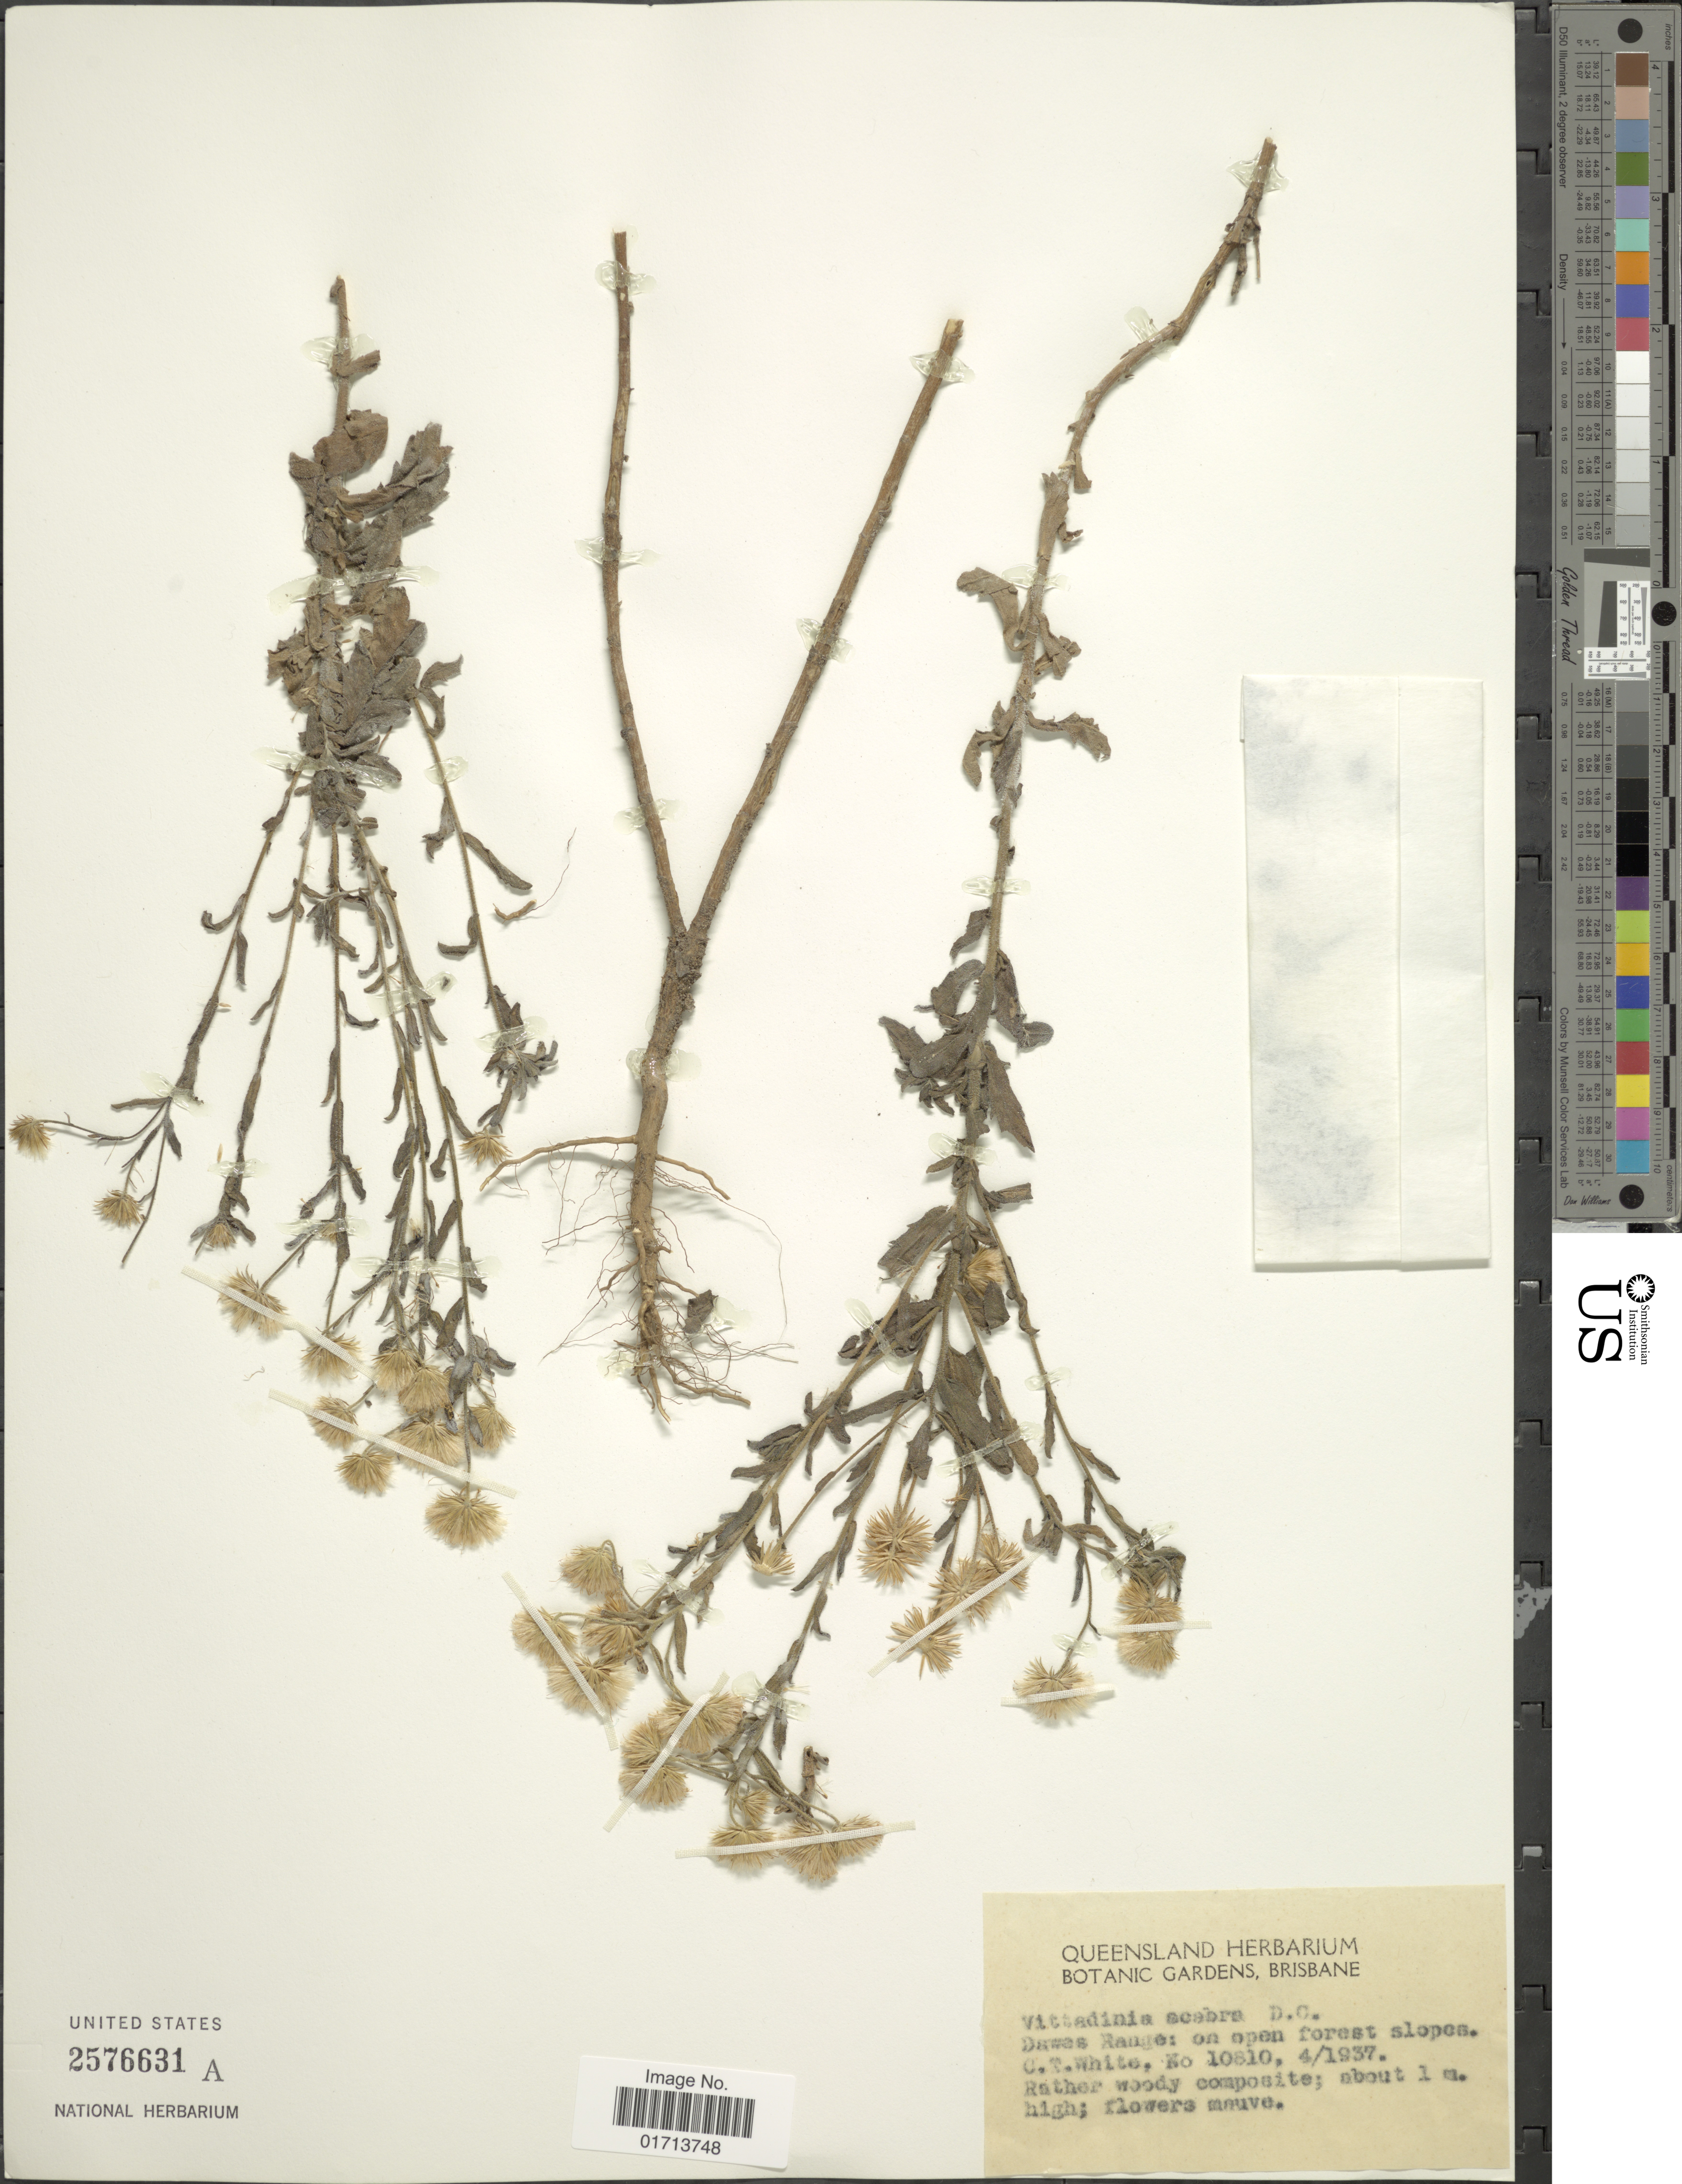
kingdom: Plantae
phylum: Tracheophyta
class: Magnoliopsida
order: Asterales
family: Asteraceae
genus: Vittadinia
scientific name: Vittadinia scabra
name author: DC.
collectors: C. T. White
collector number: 10810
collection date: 1937-04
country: Australia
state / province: Queensland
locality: Dawes Range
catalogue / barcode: US 2576631A